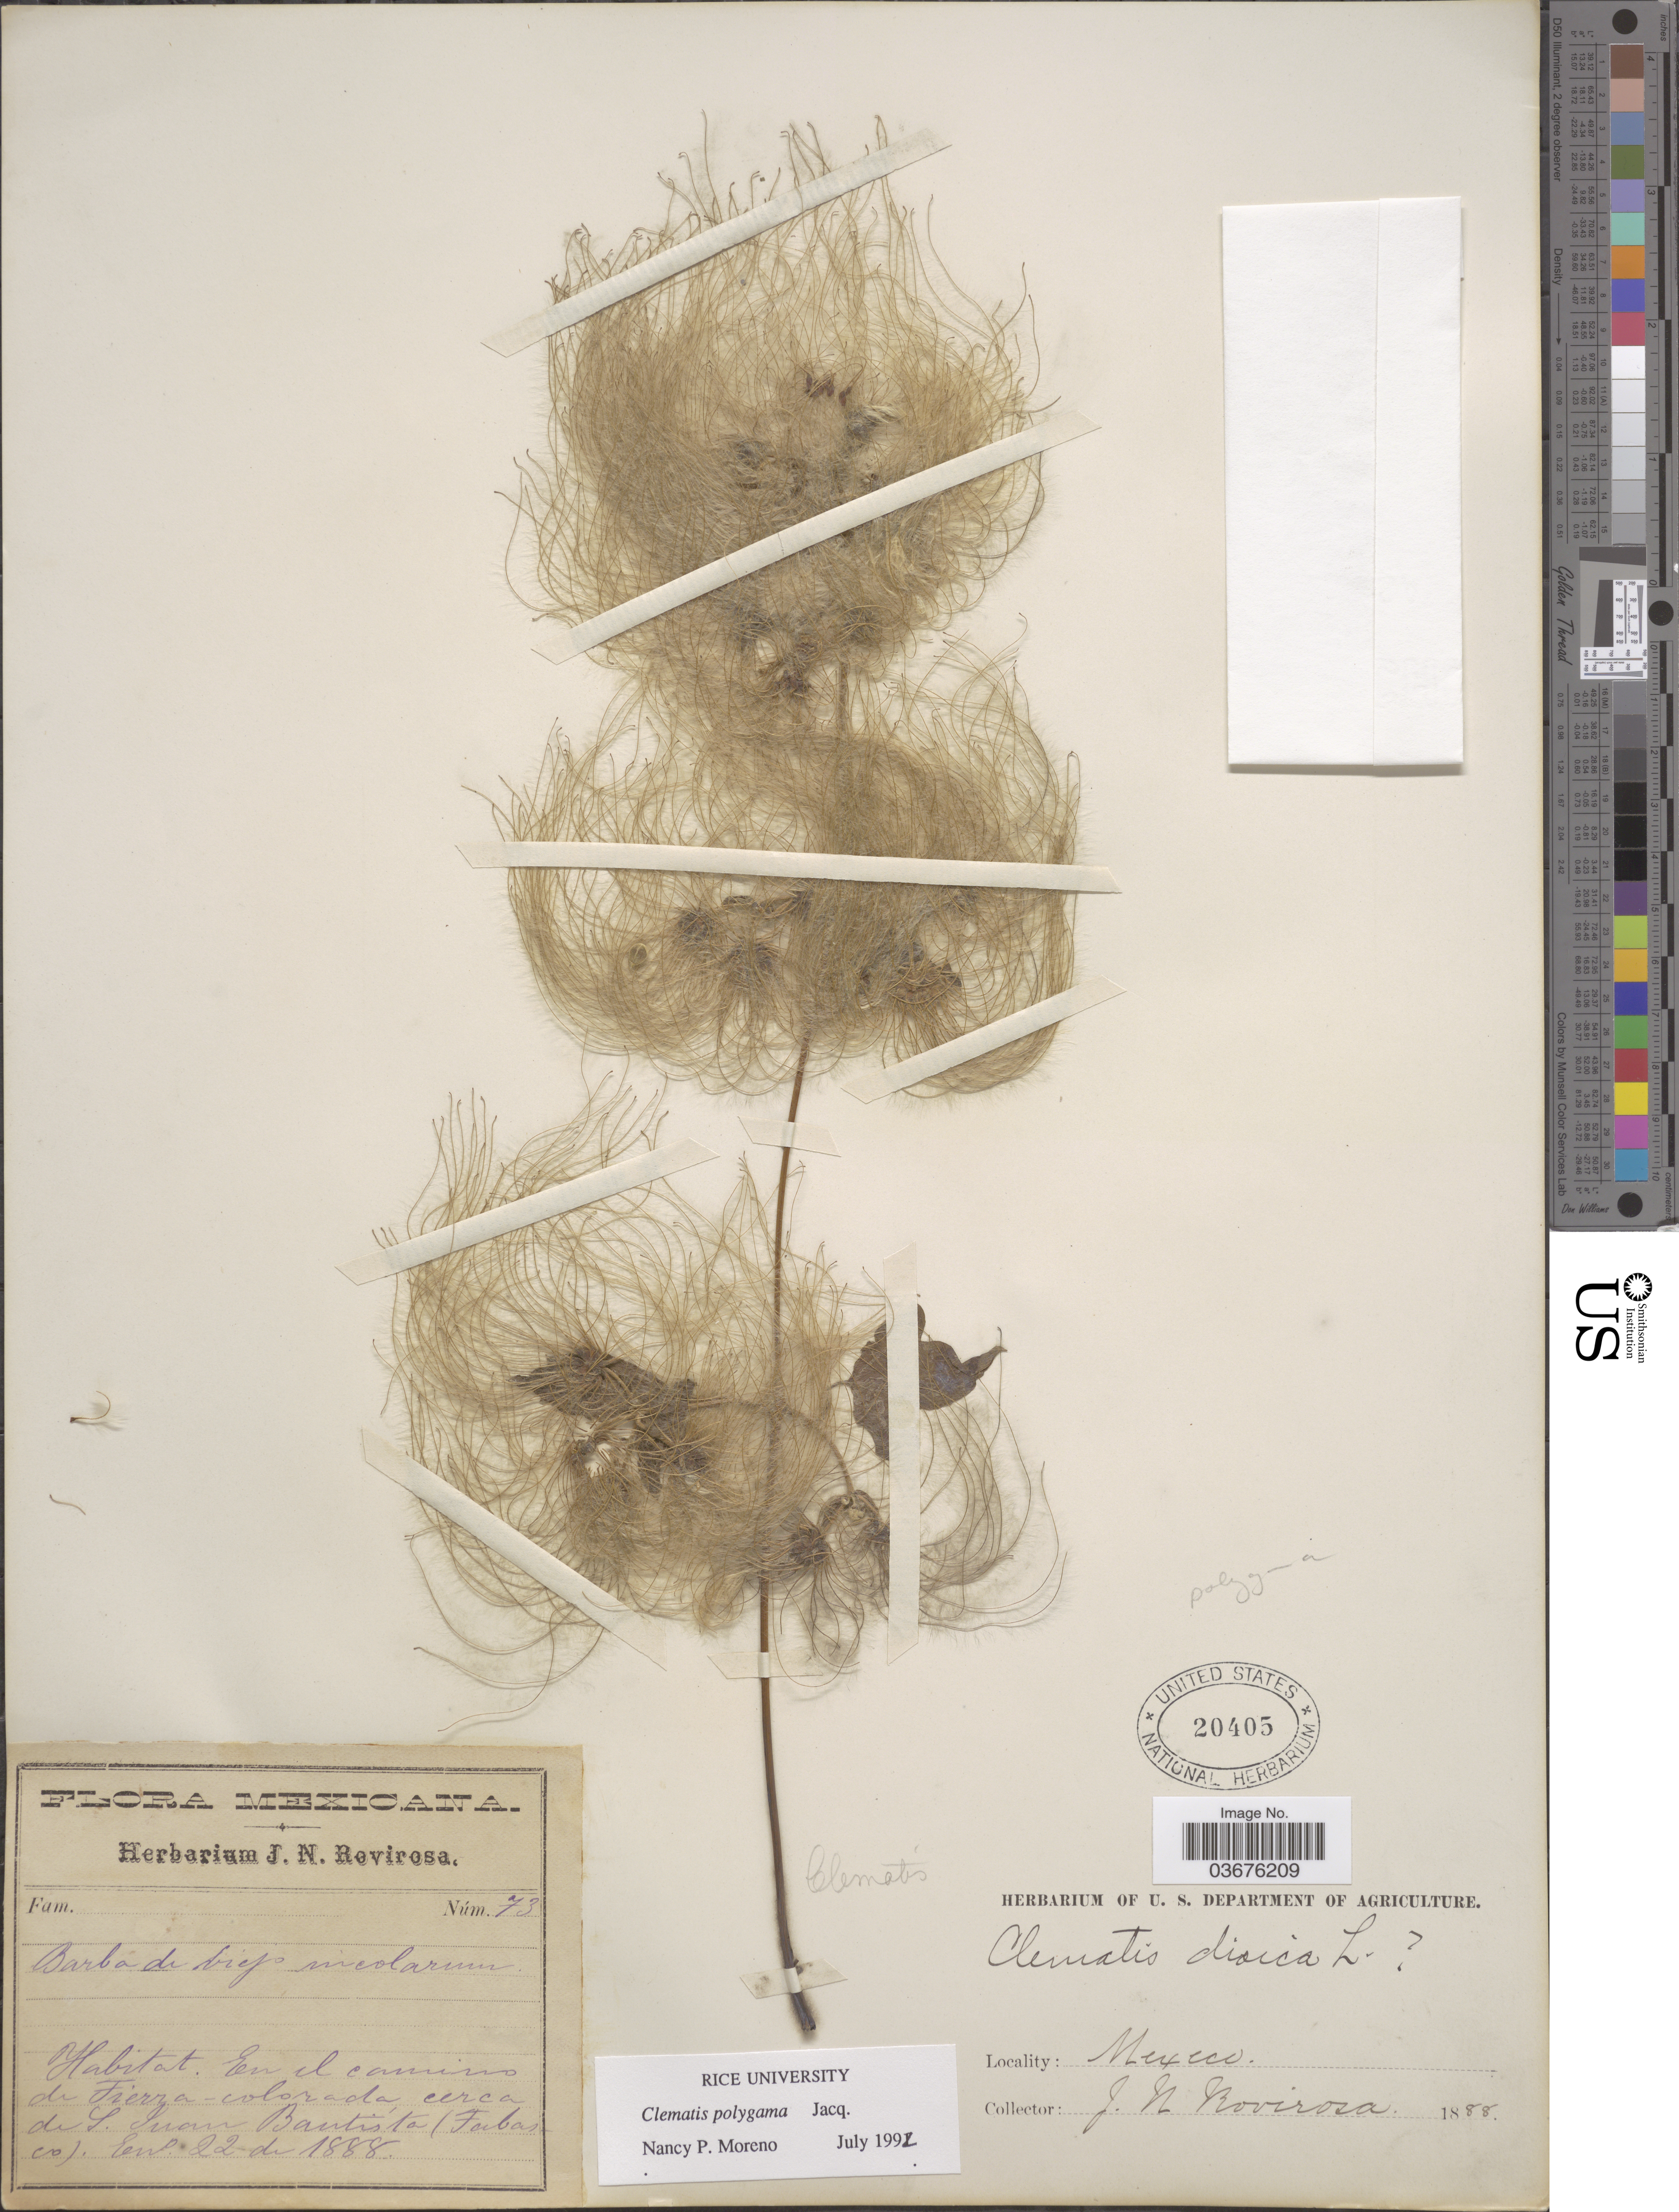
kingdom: Plantae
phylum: Tracheophyta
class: Magnoliopsida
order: Ranunculales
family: Ranunculaceae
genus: Clematis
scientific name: Clematis polygama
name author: Jacq.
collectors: J. N. Rovirosa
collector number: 73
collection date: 1888-01-22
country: Mexico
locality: En el camino de Tierra-colorada cerca de S. Juan Bautista (Tabasco).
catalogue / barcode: US 20405